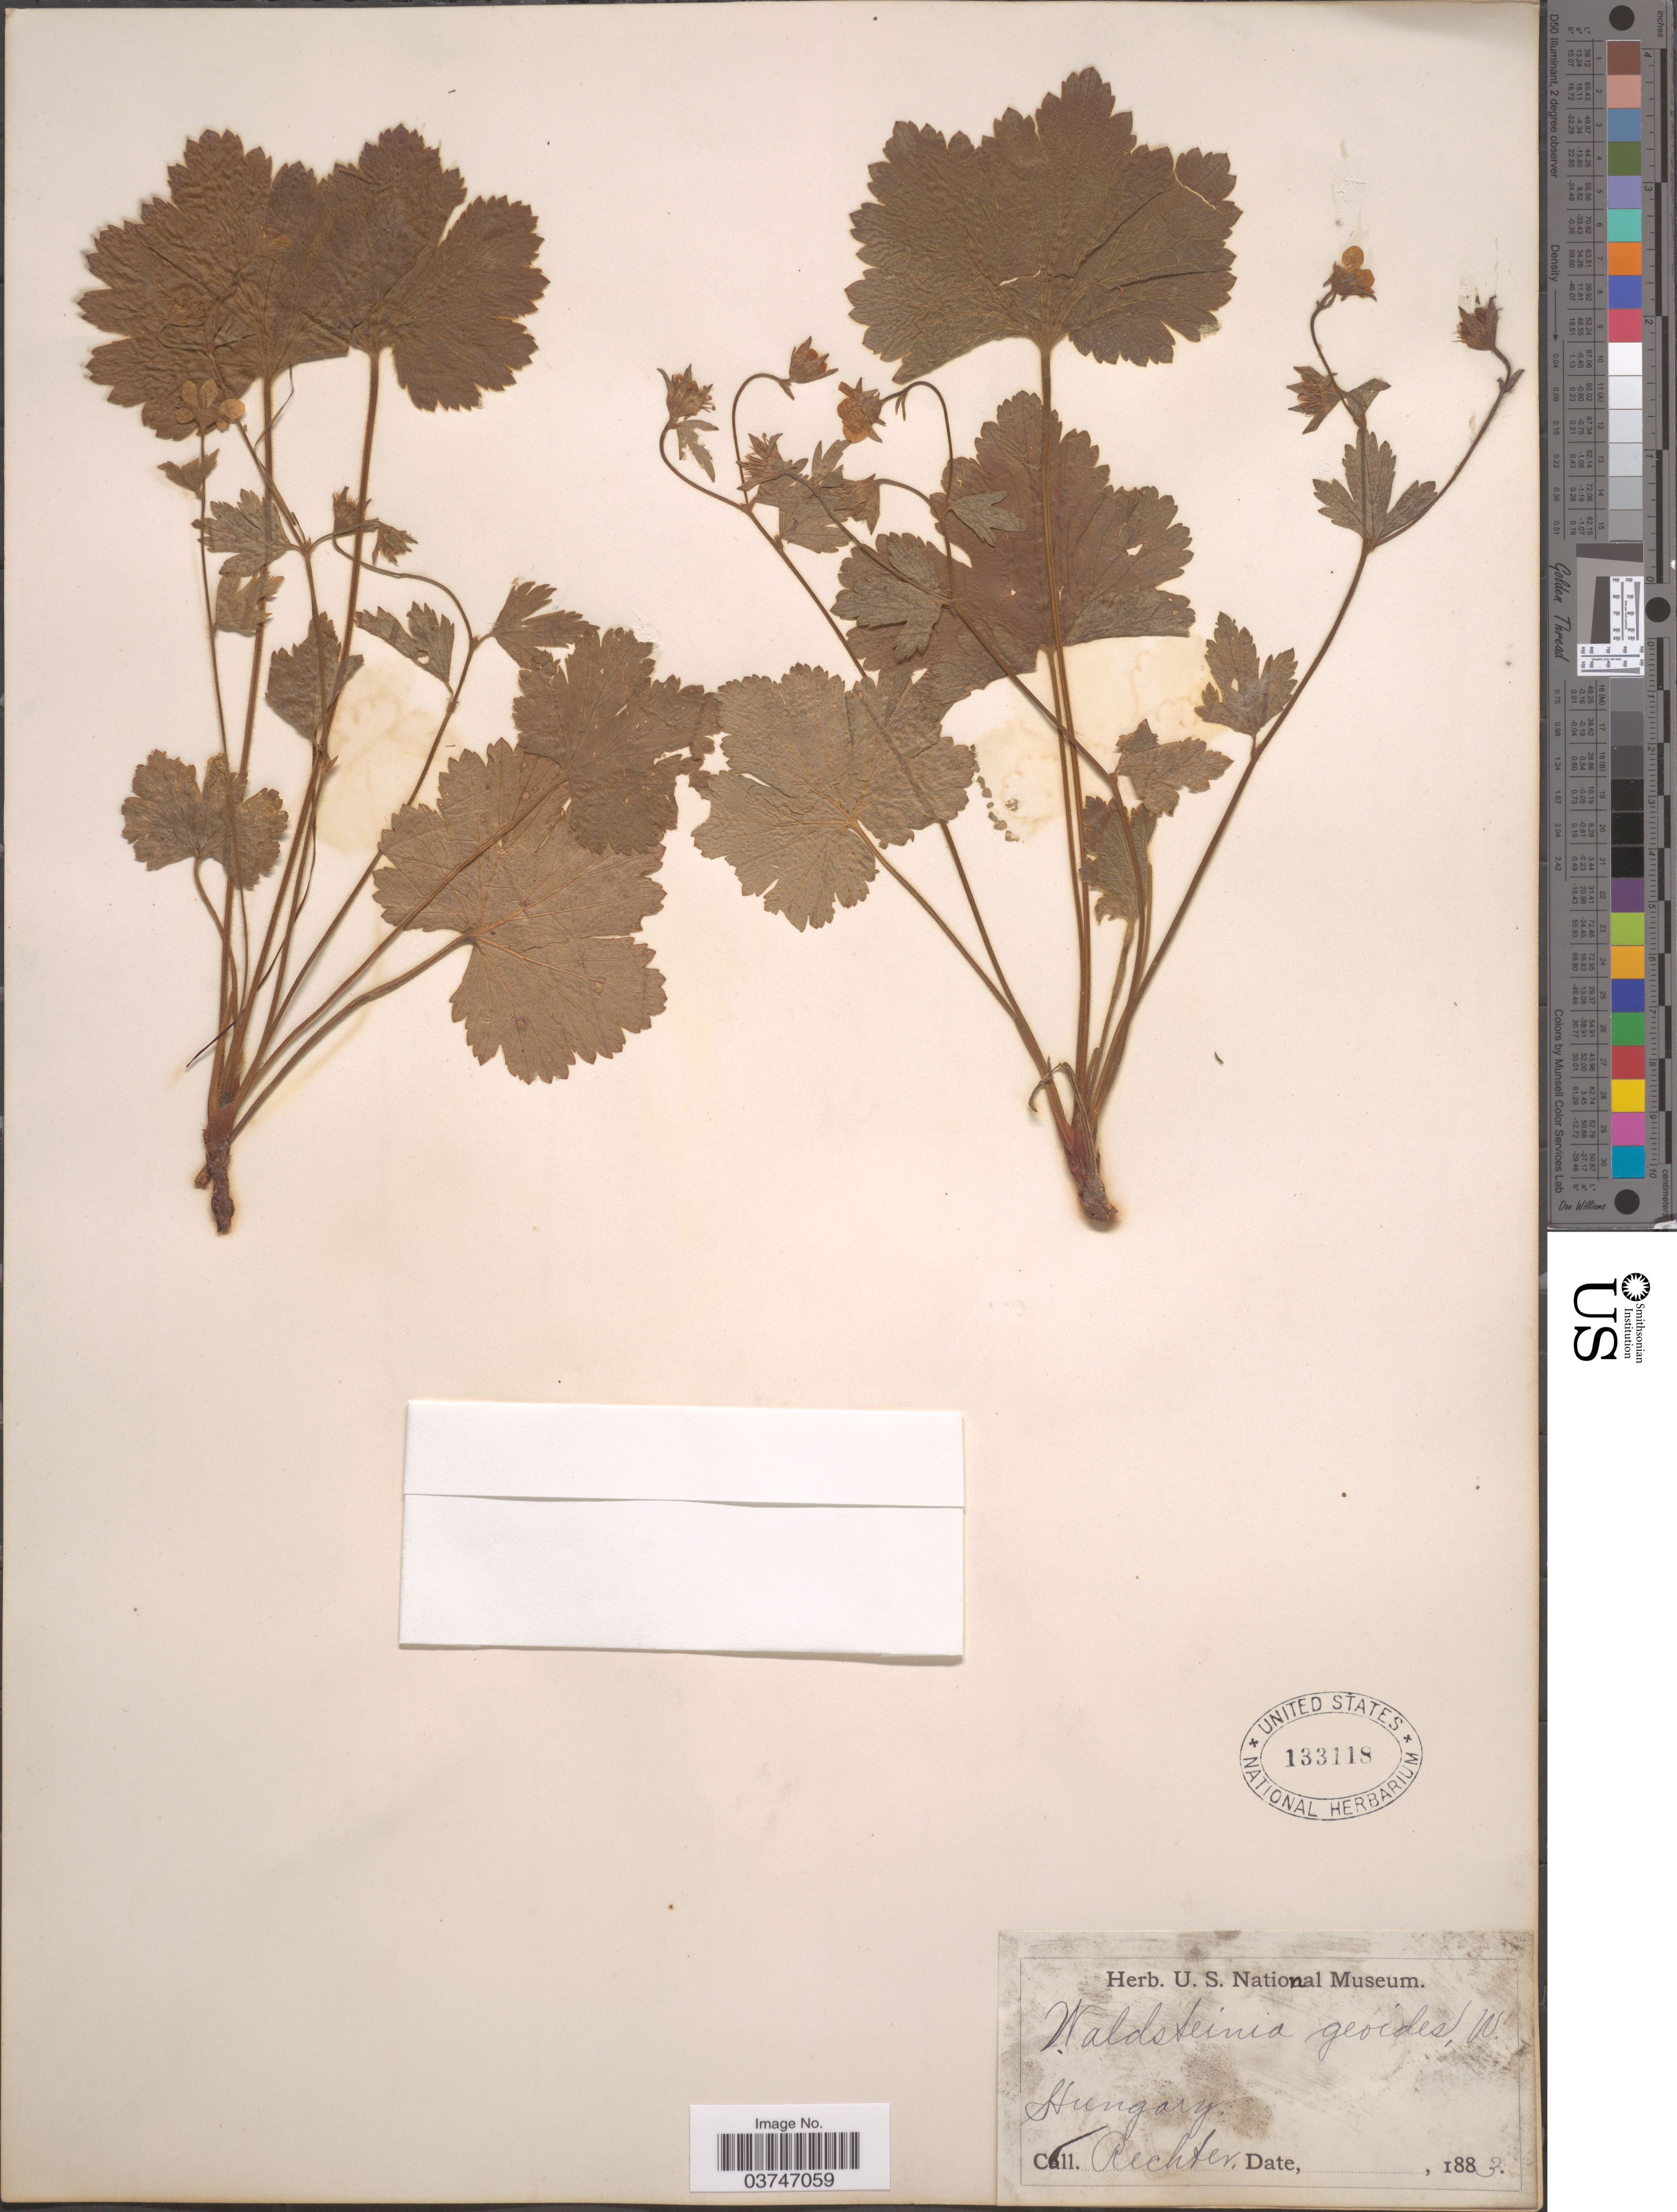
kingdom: Plantae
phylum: Tracheophyta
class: Magnoliopsida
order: Rosales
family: Rosaceae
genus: Waldsteinia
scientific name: Waldsteinia geoides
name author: Willd.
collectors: Rechter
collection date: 1883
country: Hungary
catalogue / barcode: US 133118